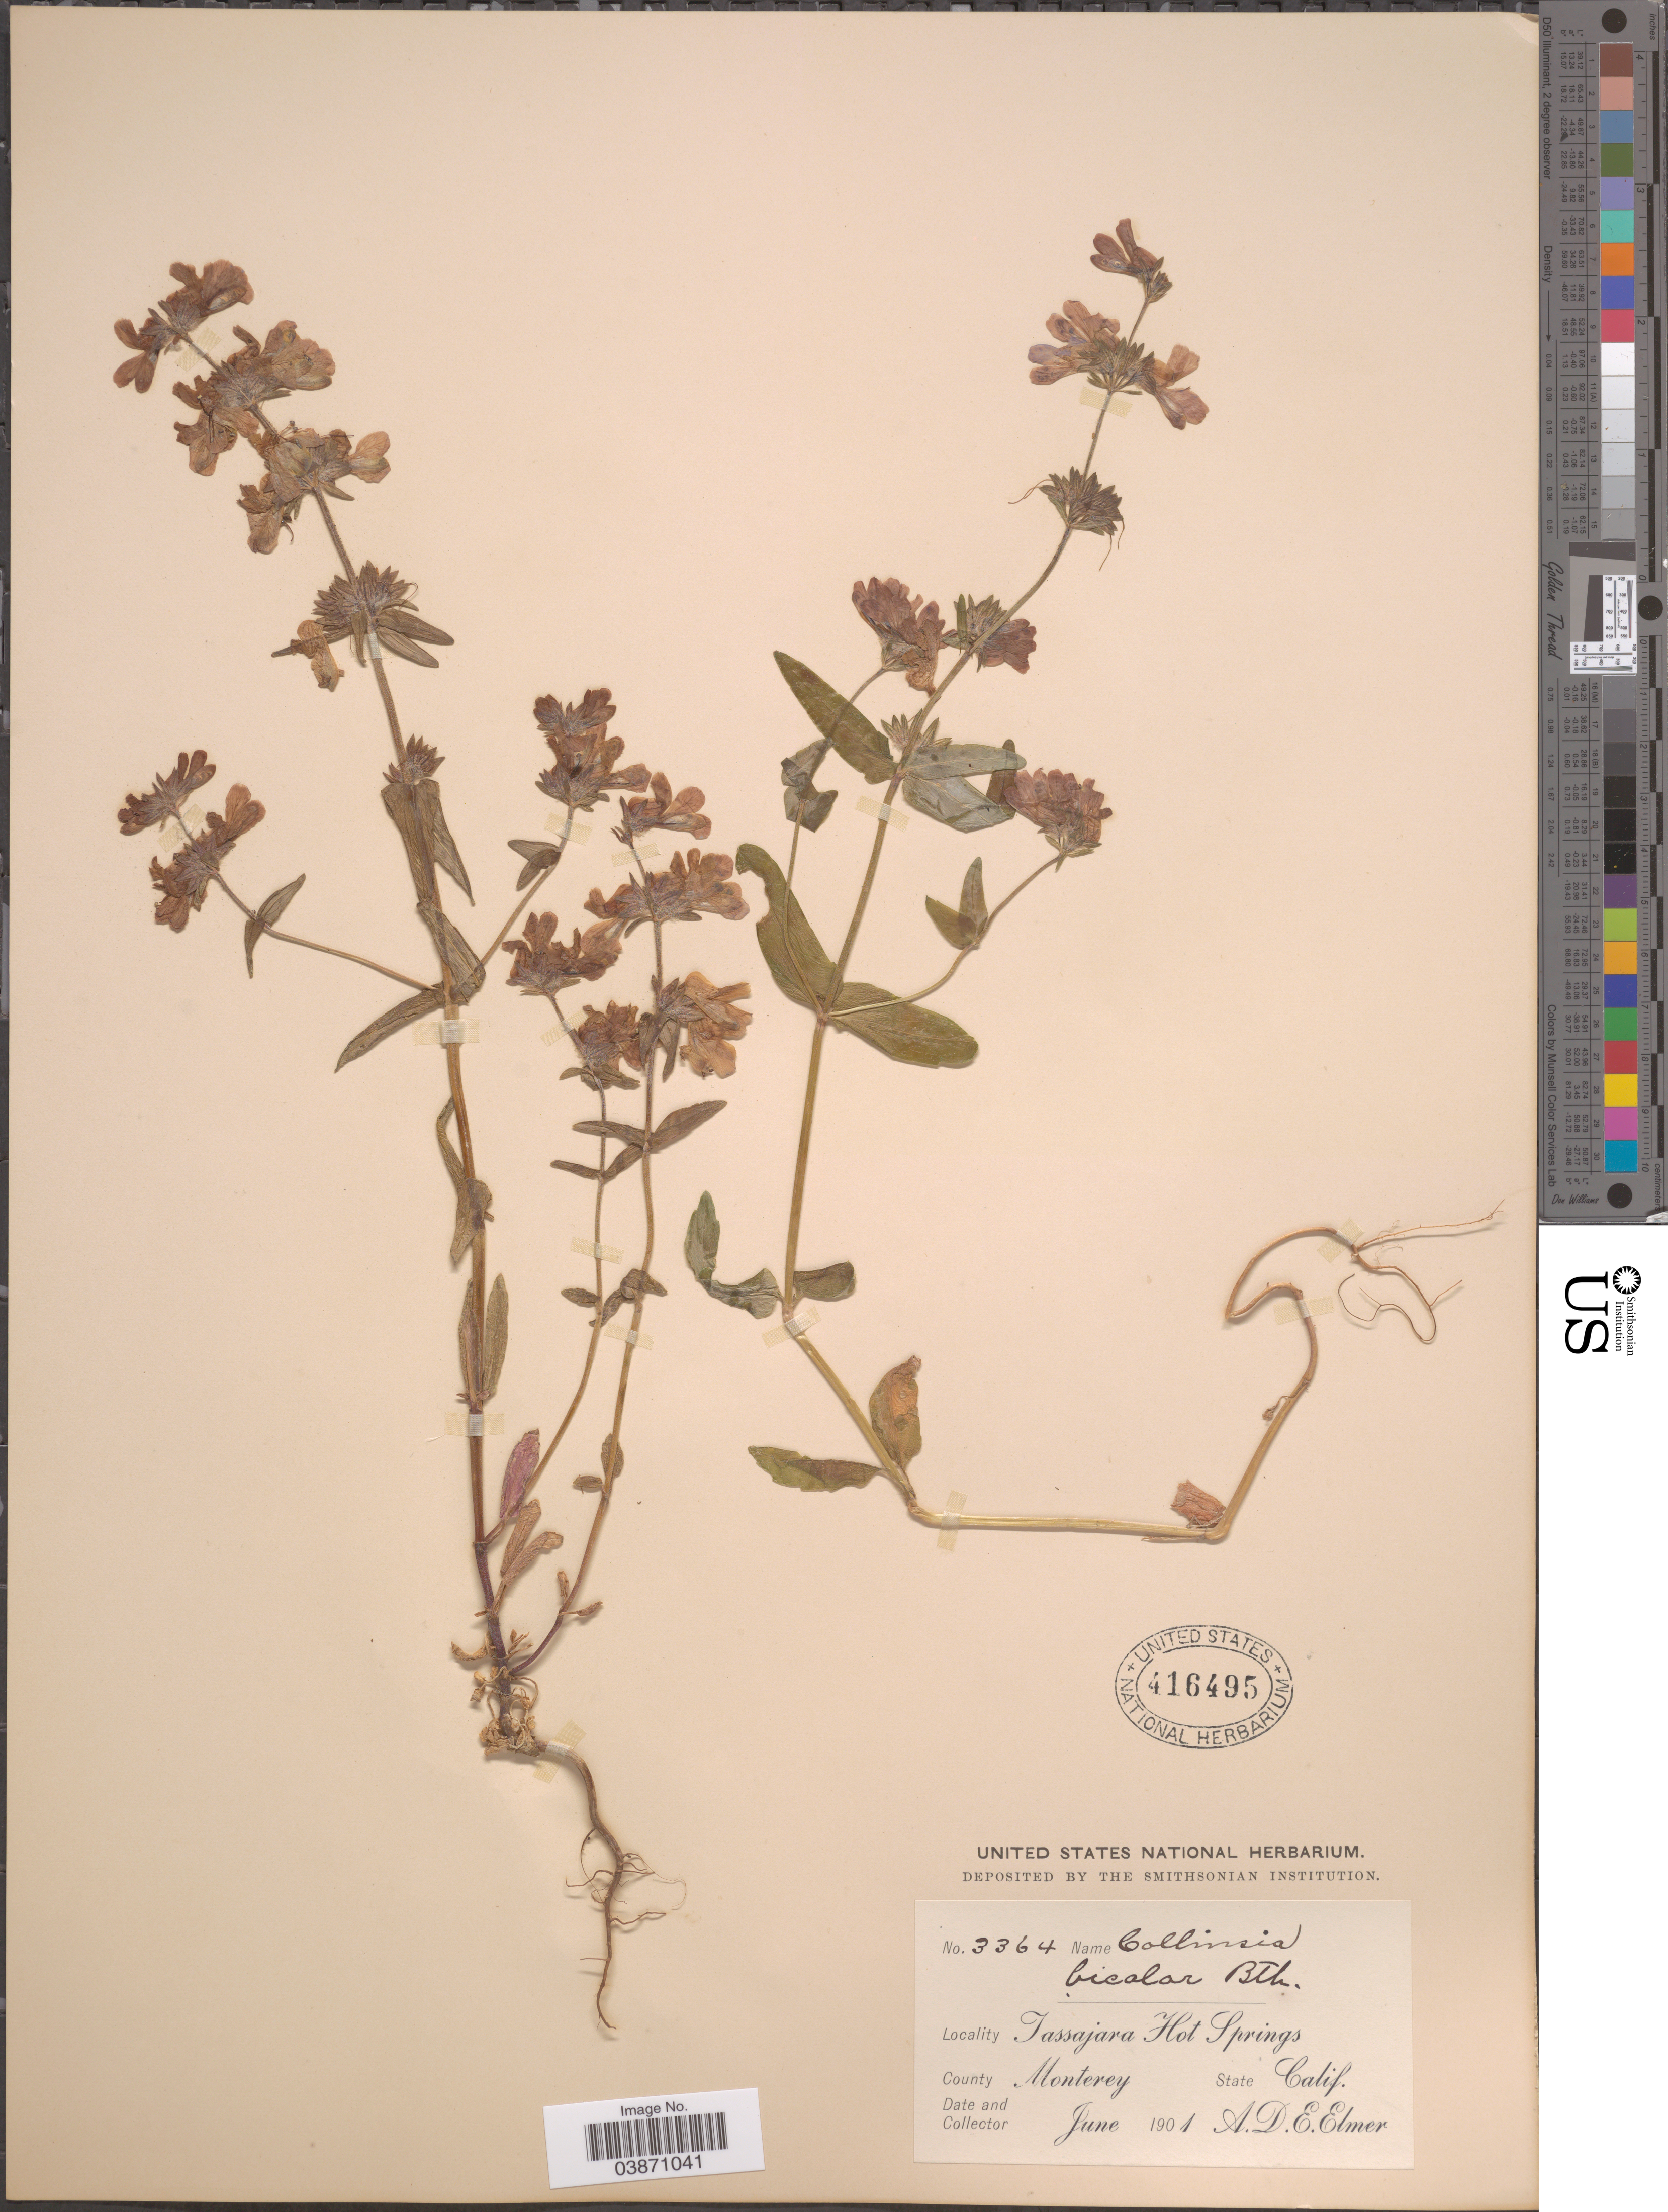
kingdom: Plantae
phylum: Tracheophyta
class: Magnoliopsida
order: Lamiales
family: Plantaginaceae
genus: Collinsia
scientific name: Collinsia bicolor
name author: Raf.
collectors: A. D. E. Elmer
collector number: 3364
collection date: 1901-06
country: United States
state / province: California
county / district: Monterey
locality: Tassajara Hot Springs. County Monterey.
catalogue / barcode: US 416495